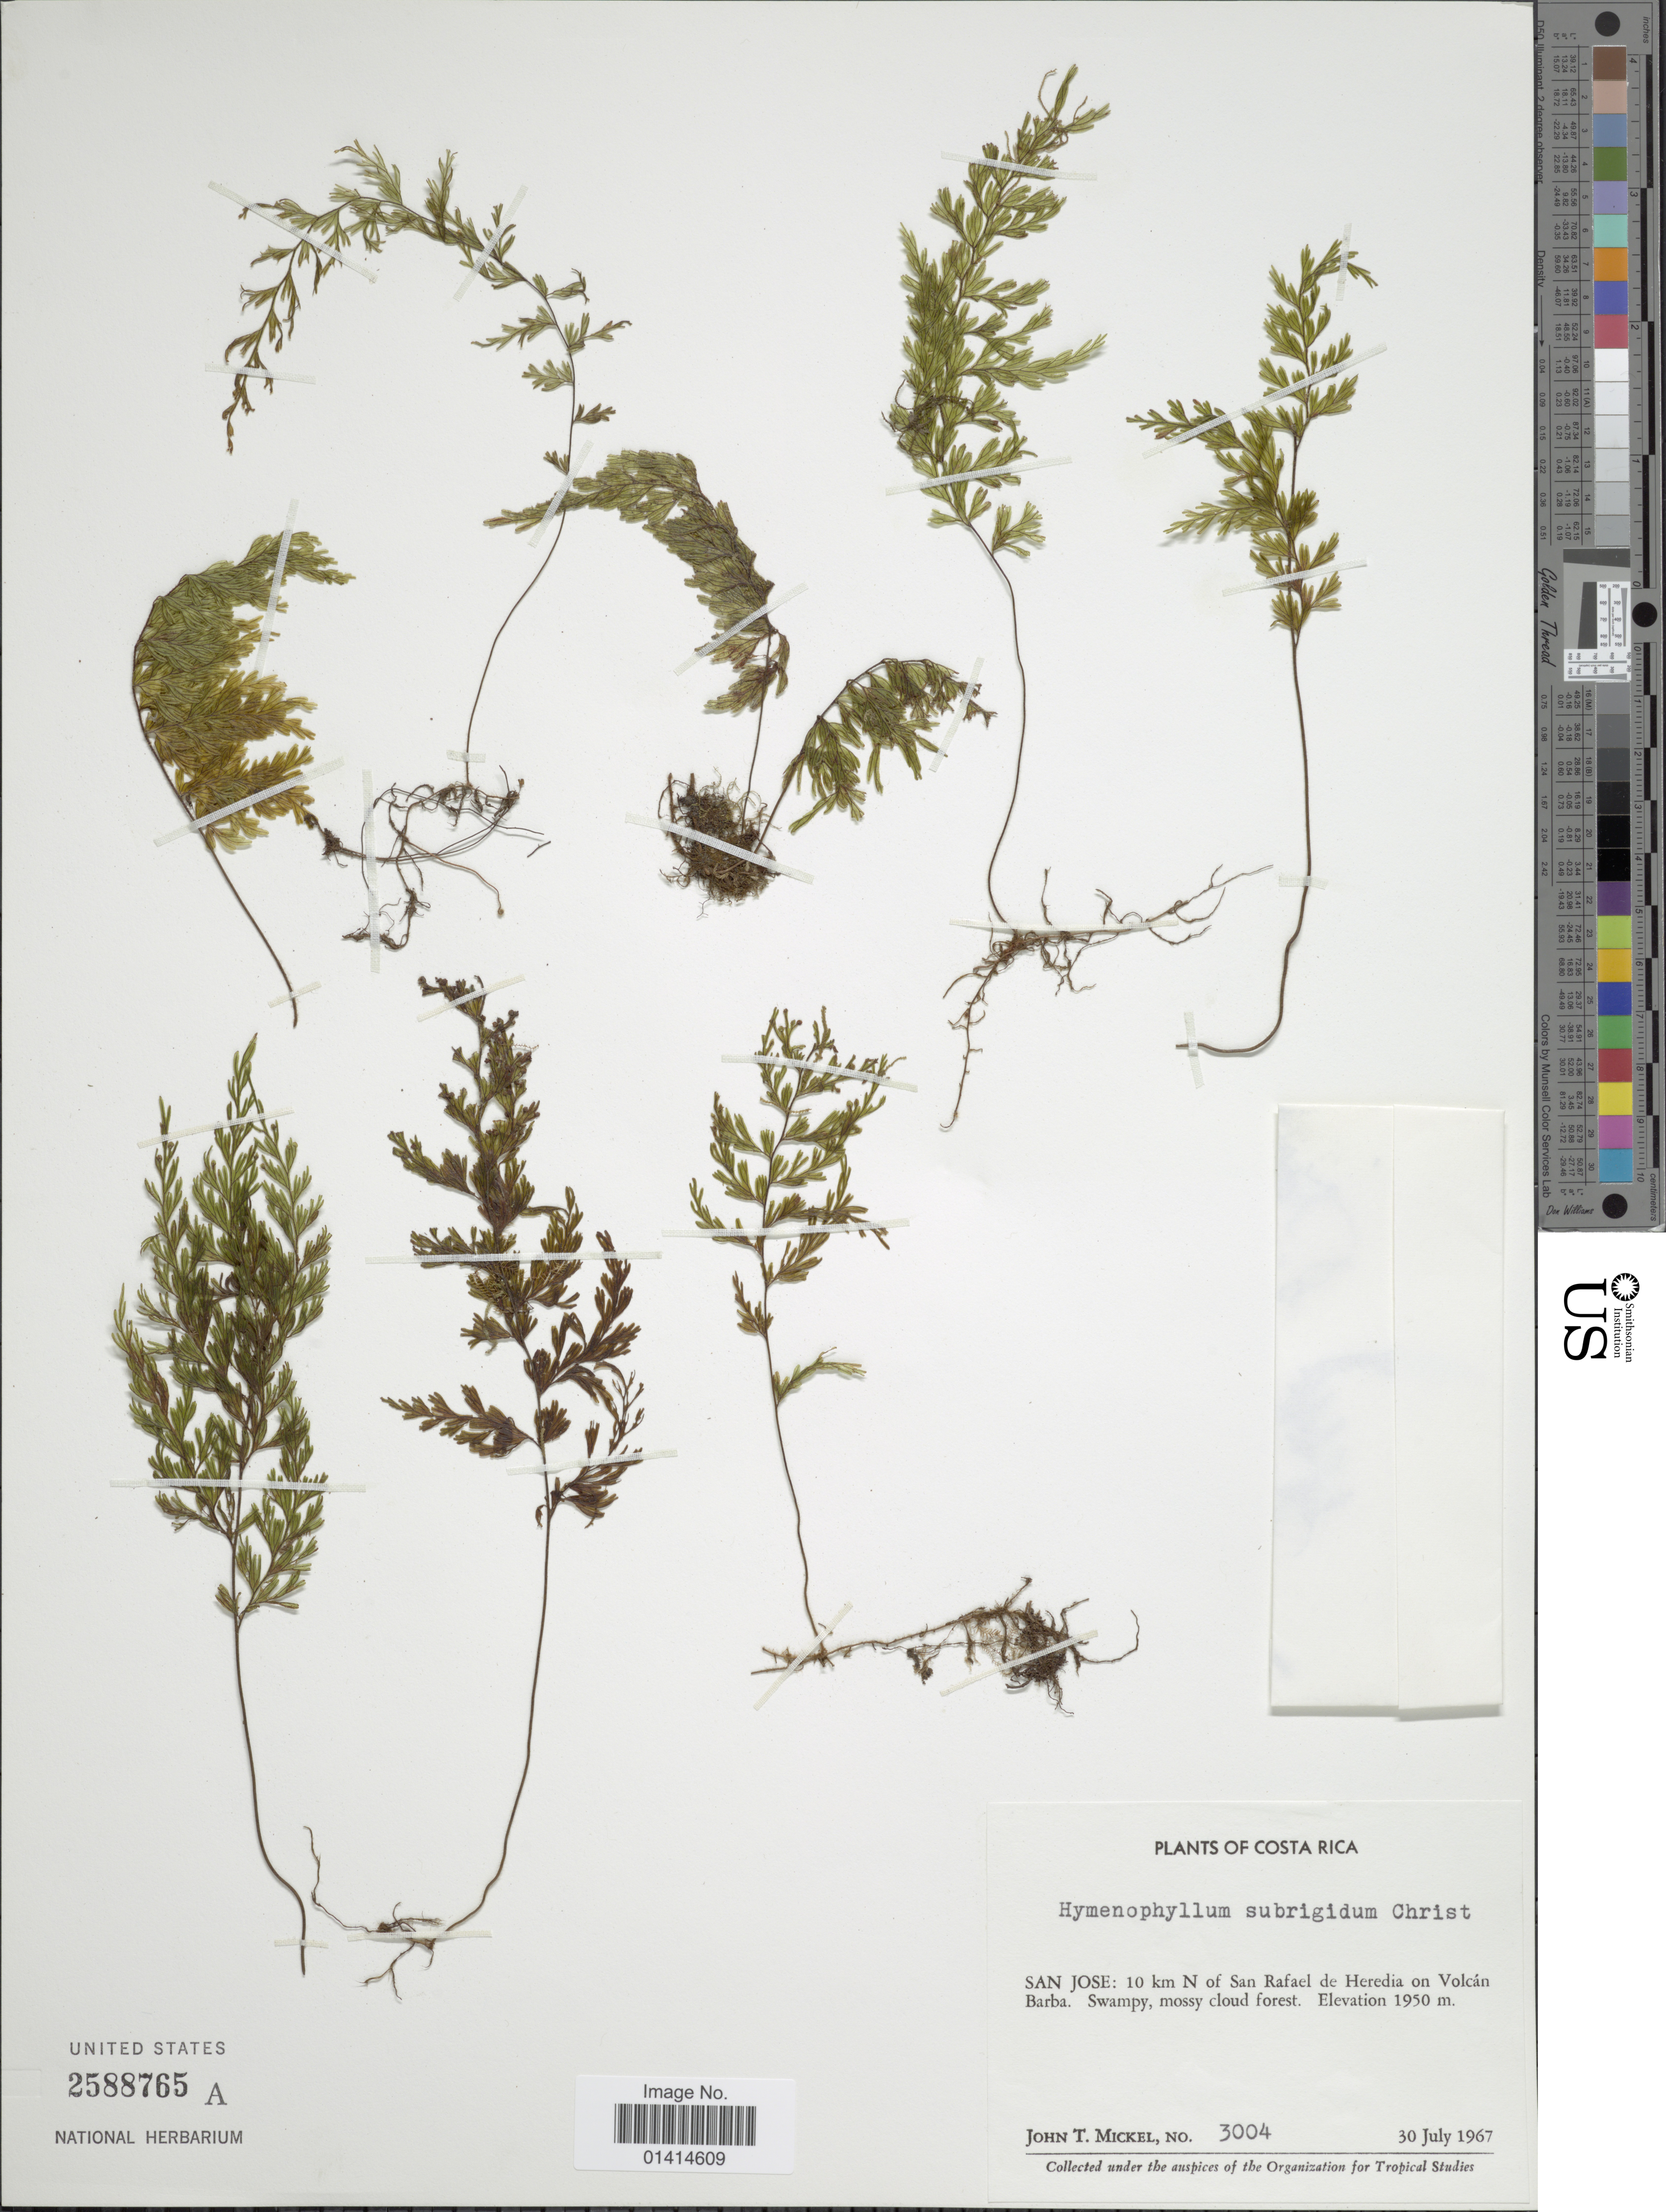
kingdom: Plantae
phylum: Tracheophyta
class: Polypodiopsida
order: Hymenophyllales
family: Hymenophyllaceae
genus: Hymenophyllum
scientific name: Hymenophyllum subrigidum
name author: Christ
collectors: J. T. Mickel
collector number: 3004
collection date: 1967-07-30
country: Costa Rica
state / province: San José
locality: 10 km N of San rafael de Heredia on Volcán Barba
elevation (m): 1950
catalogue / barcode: US 2588765A